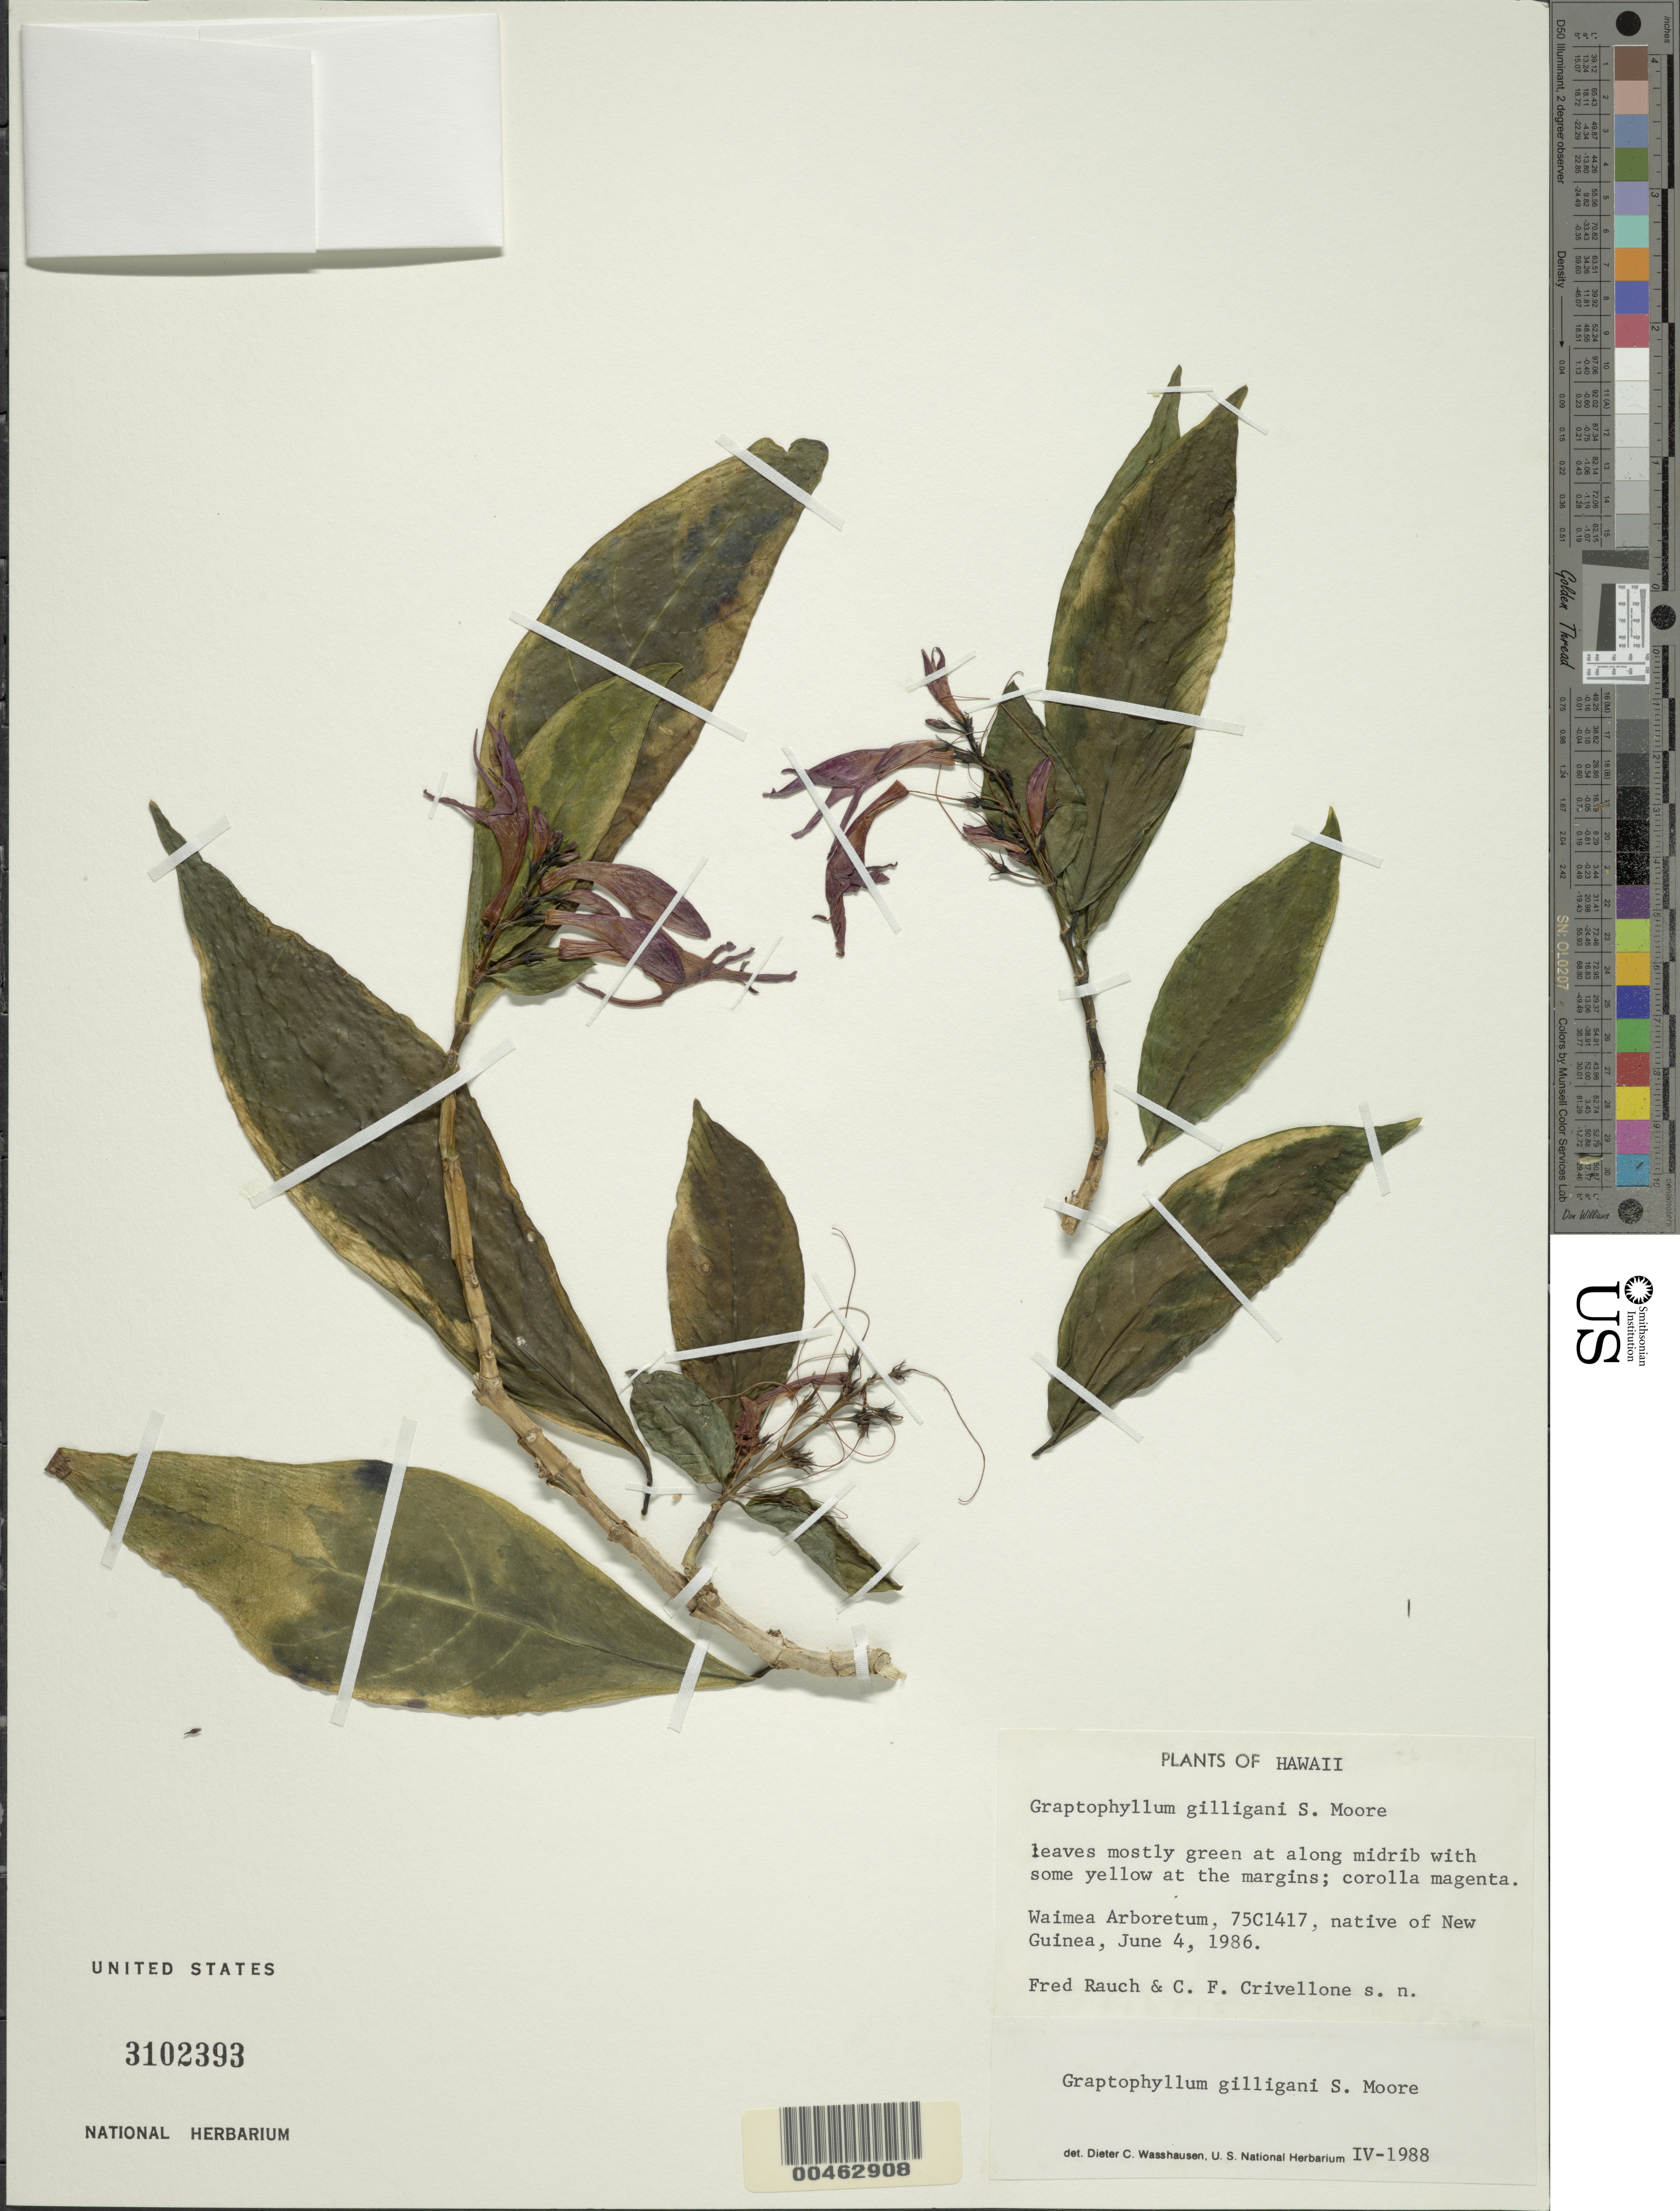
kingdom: Plantae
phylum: Tracheophyta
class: Magnoliopsida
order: Lamiales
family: Acanthaceae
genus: Graptophyllum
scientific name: Graptophyllum gilliganii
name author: (F.M. Bailey) S. Moore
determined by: Wasshausen, Dieter C., (BOT), Smithsonian Institution - National Museum of Natural History (UNITED STATES)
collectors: F. Rauch & C. Crivellone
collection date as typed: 4 Jun 1986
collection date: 1986-06-04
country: United States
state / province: Hawaii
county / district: Honolulu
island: Oahu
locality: Waimea Arboretum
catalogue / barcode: US 3102393